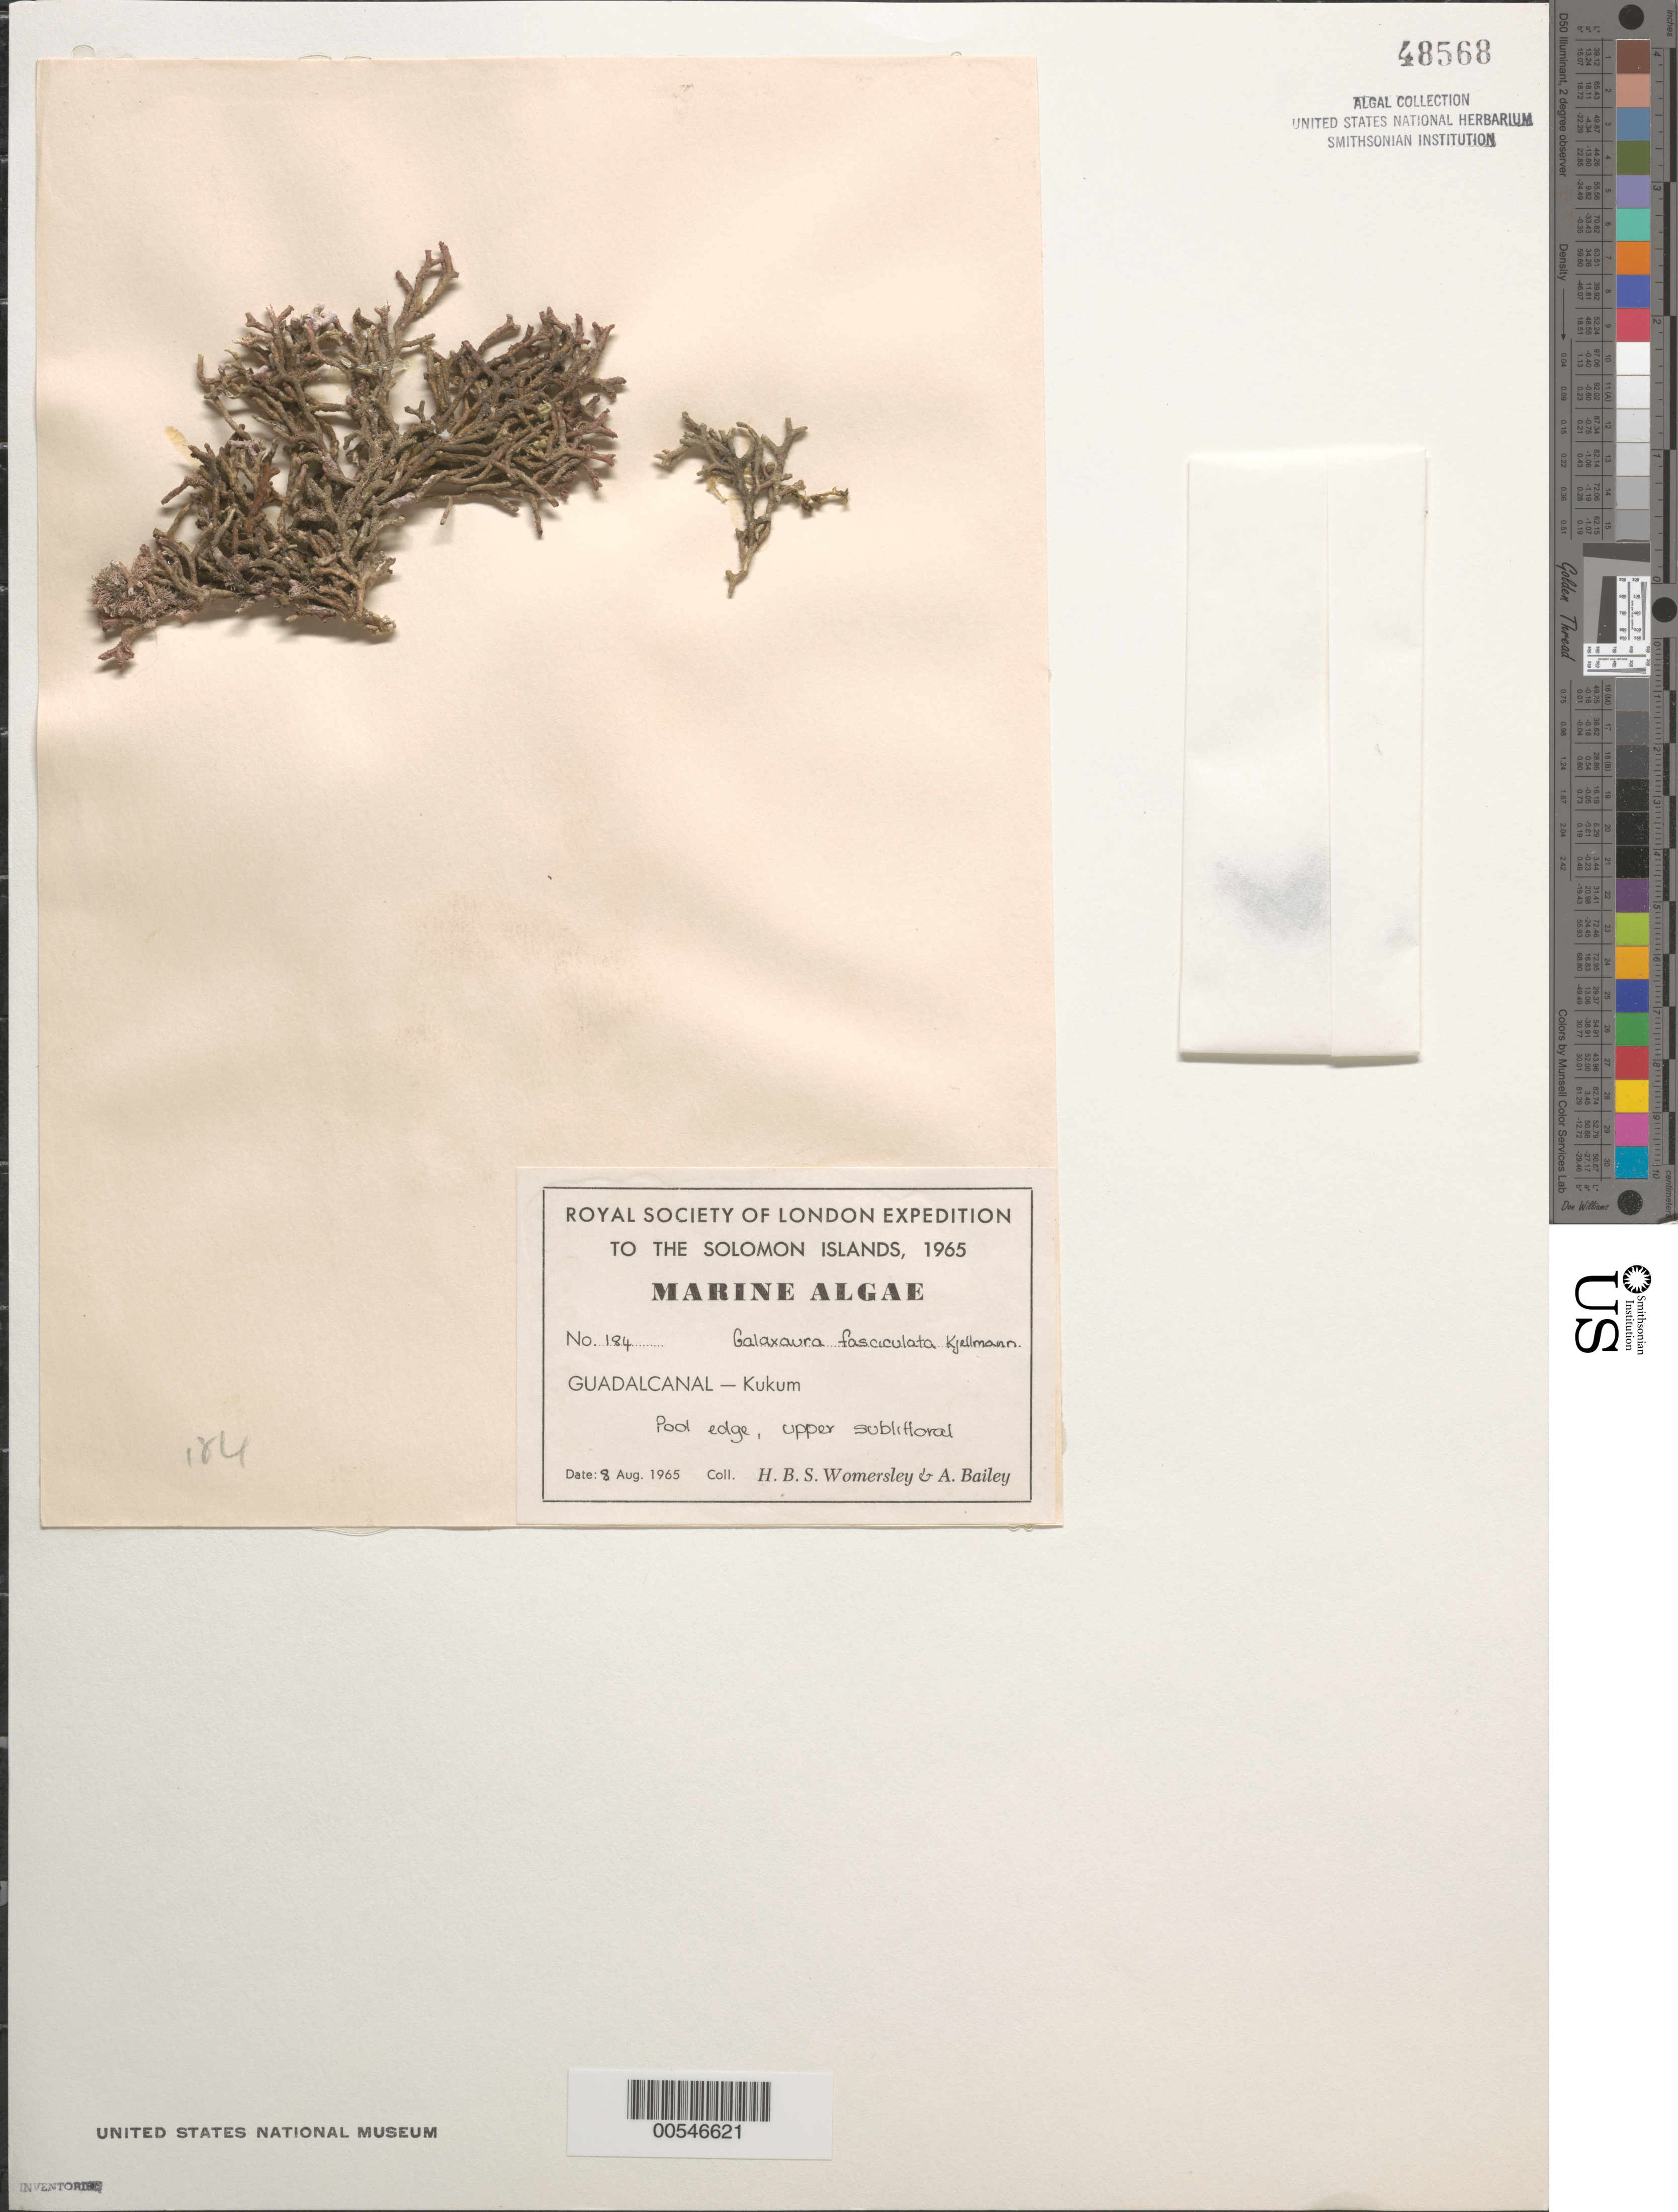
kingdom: Plantae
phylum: Rhodophyta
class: Florideophyceae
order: Nemaliales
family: Galaxauraceae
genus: Galaxaura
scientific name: Galaxaura divaricata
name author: (L.) Huisman & R.A. Towns.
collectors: H. B. S. Womersley & A. Bailey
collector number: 184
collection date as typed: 08 Aug 1965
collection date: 1965-08-08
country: Solomon Islands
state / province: Guadalcanal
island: Guadalcanal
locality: Kukum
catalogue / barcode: US 48568